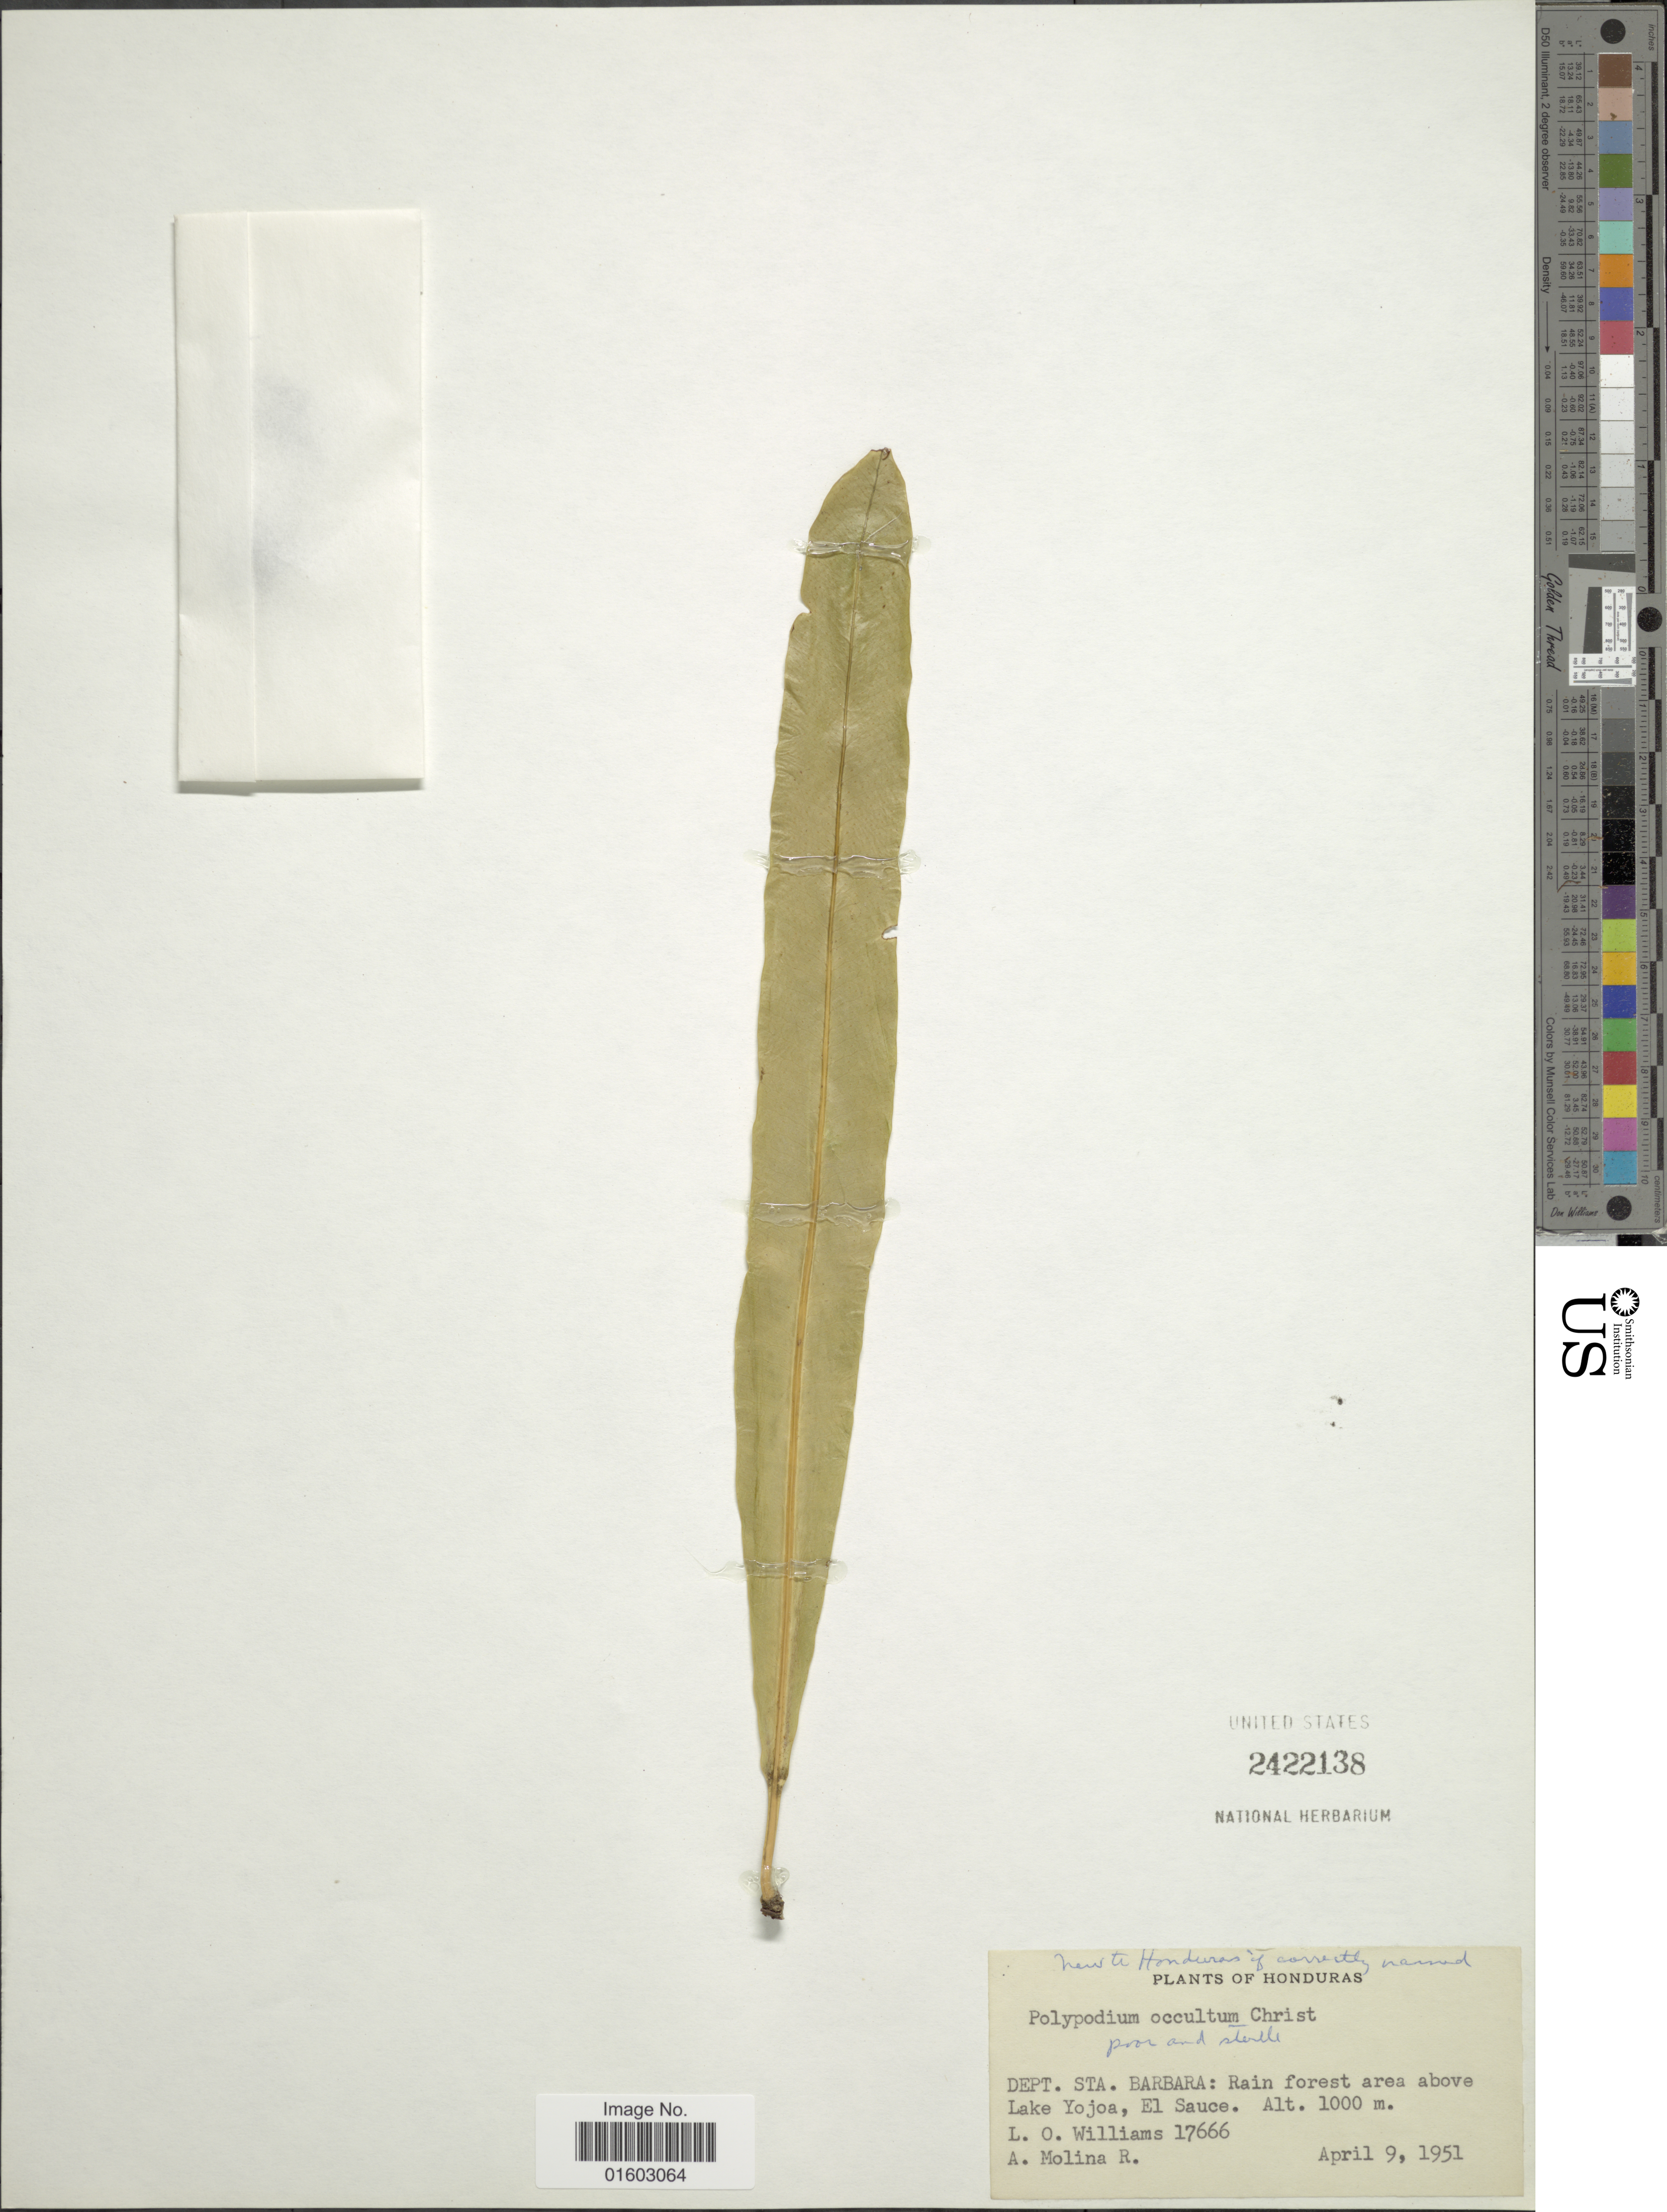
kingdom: Plantae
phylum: Tracheophyta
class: Polypodiopsida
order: Polypodiales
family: Polypodiaceae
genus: Campyloneurum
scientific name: Campyloneurum occultum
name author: (Christ) M. Mey. ex Lellinger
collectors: L. O. Williams & A. Molina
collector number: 17666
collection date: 1951-04-09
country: Honduras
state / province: Santa Bárbara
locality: Dept. Sta. Barbara; rain forest area above Lake Yojoa, El Sauce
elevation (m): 1000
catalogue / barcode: US 2422138